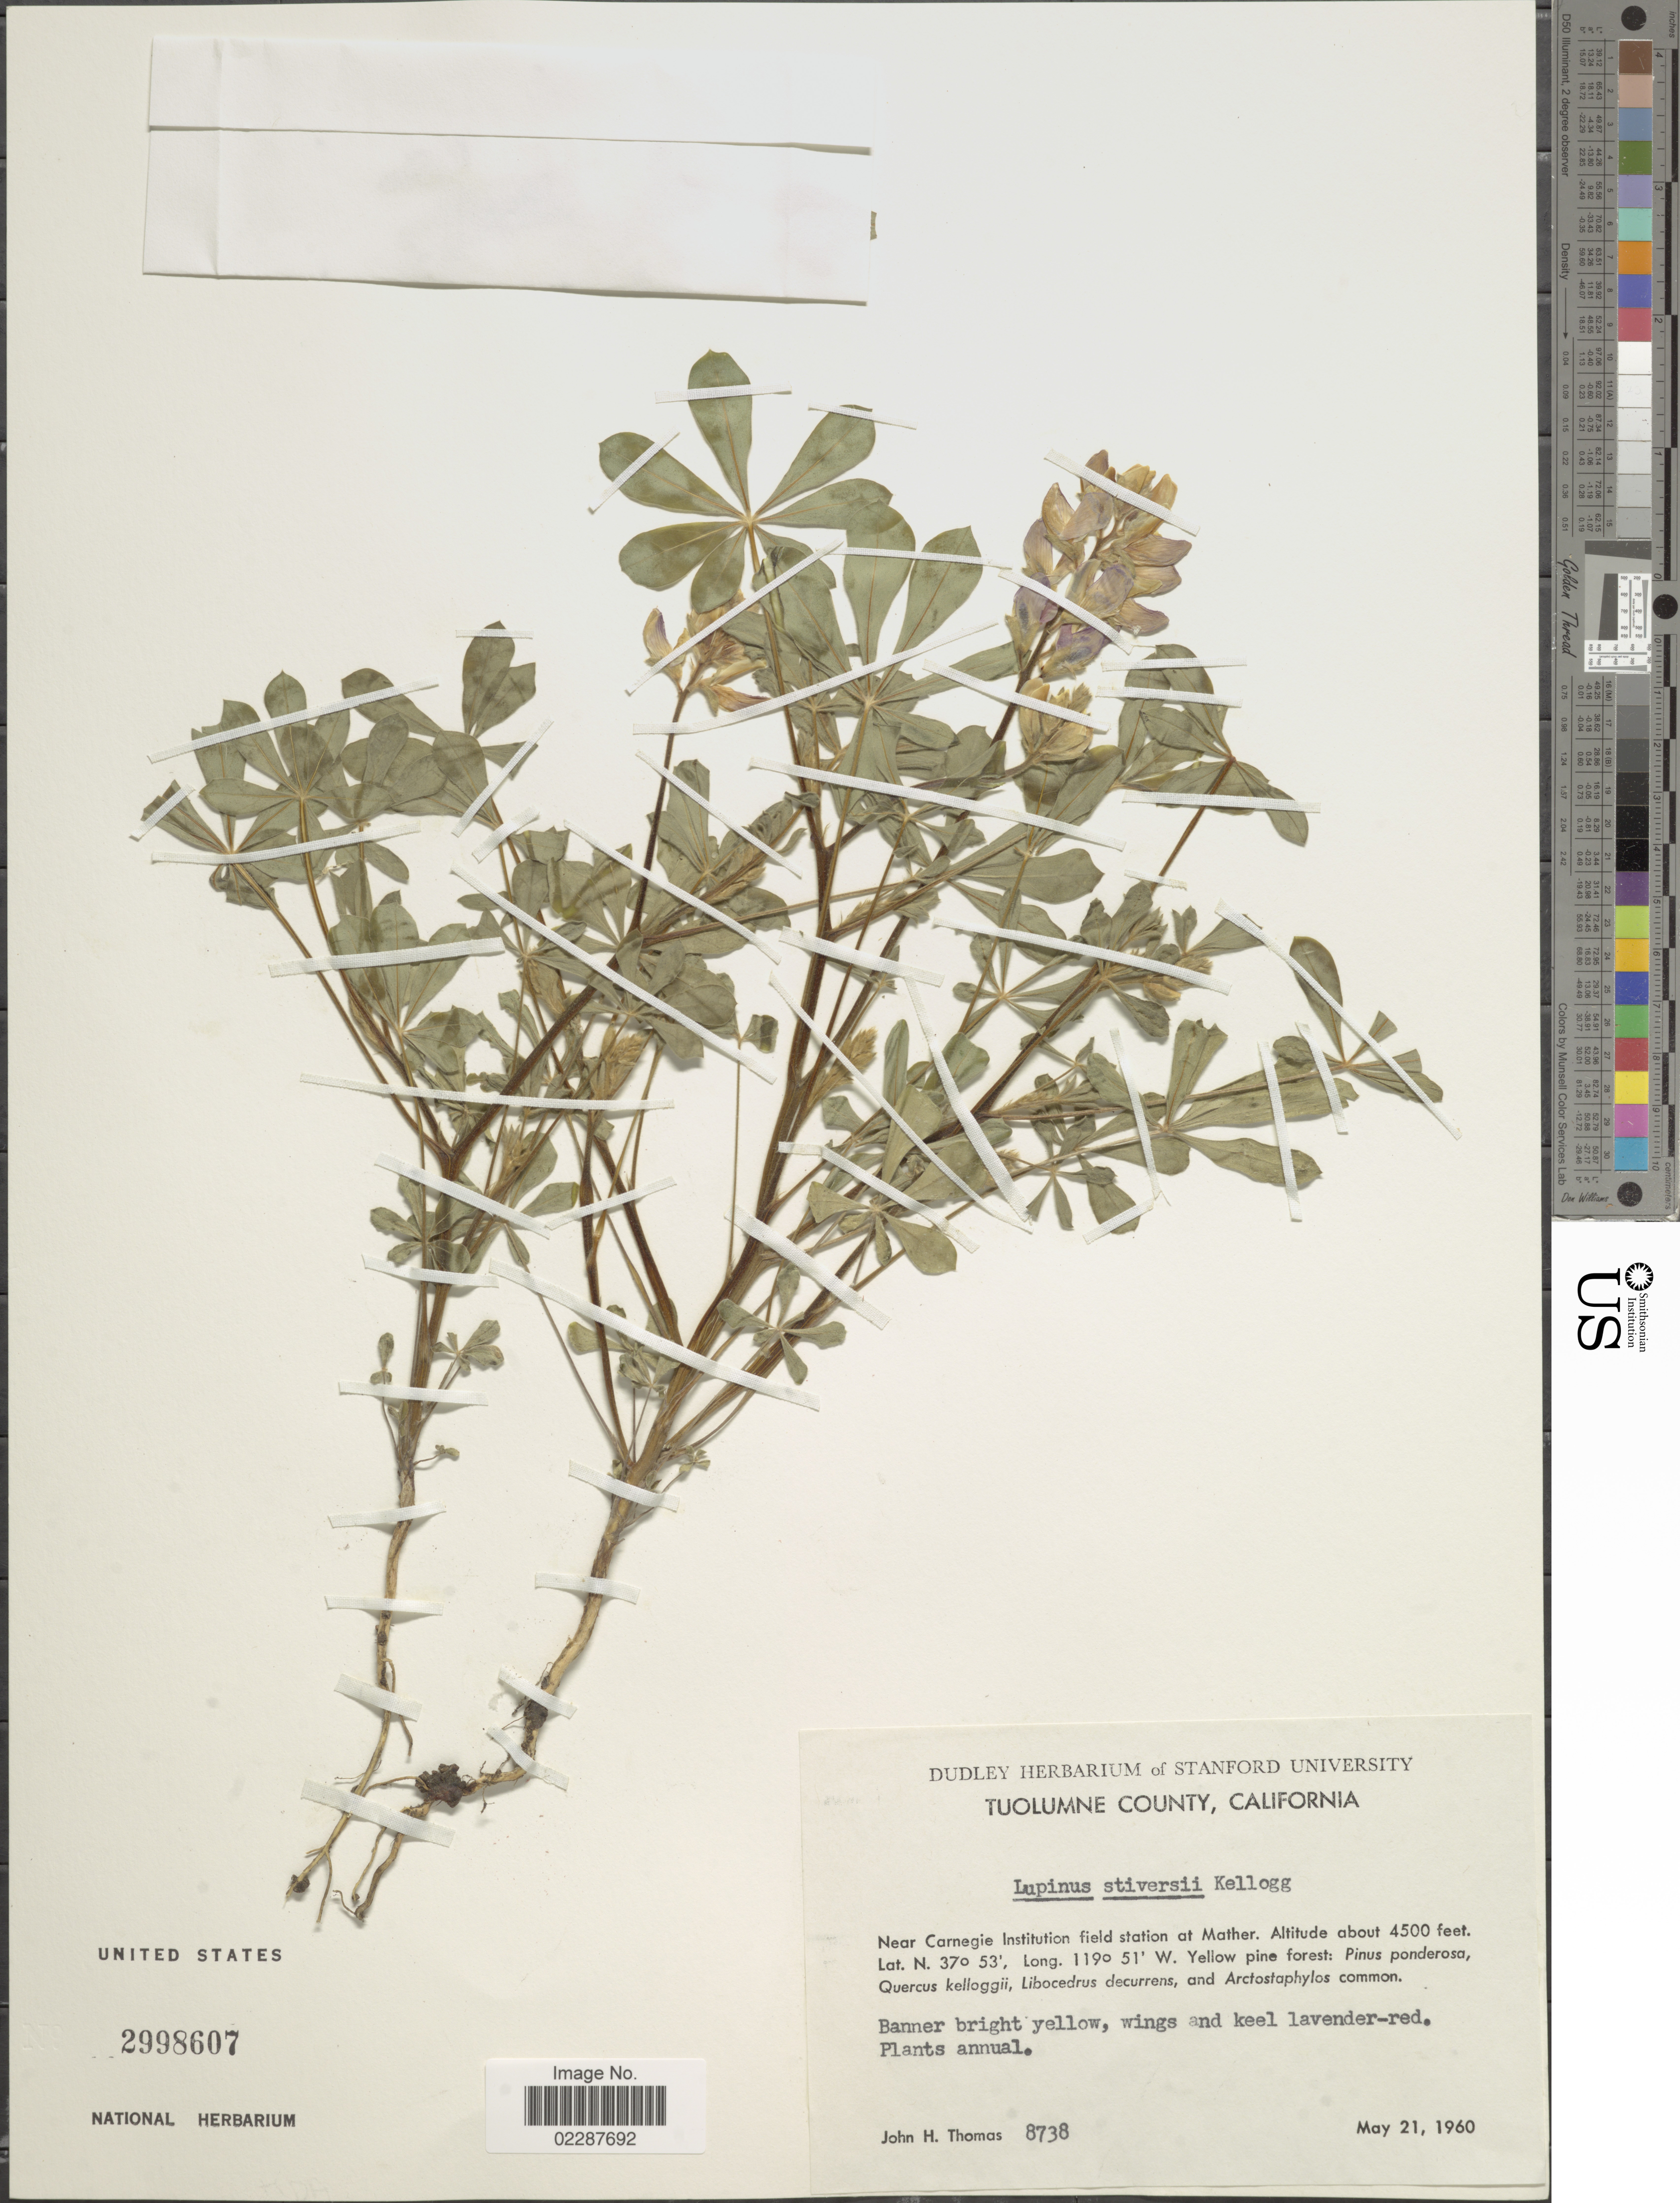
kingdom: Plantae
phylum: Tracheophyta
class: Magnoliopsida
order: Fabales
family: Fabaceae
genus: Lupinus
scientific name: Lupinus stiversii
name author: Kellogg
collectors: J. H. Thomas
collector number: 8738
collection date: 1960-05-21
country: United States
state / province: California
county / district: Tuolumne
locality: Tuolumne County, near Carnegie Institution field station at Marher. Yellow pine forest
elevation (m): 1372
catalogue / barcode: US 2998607